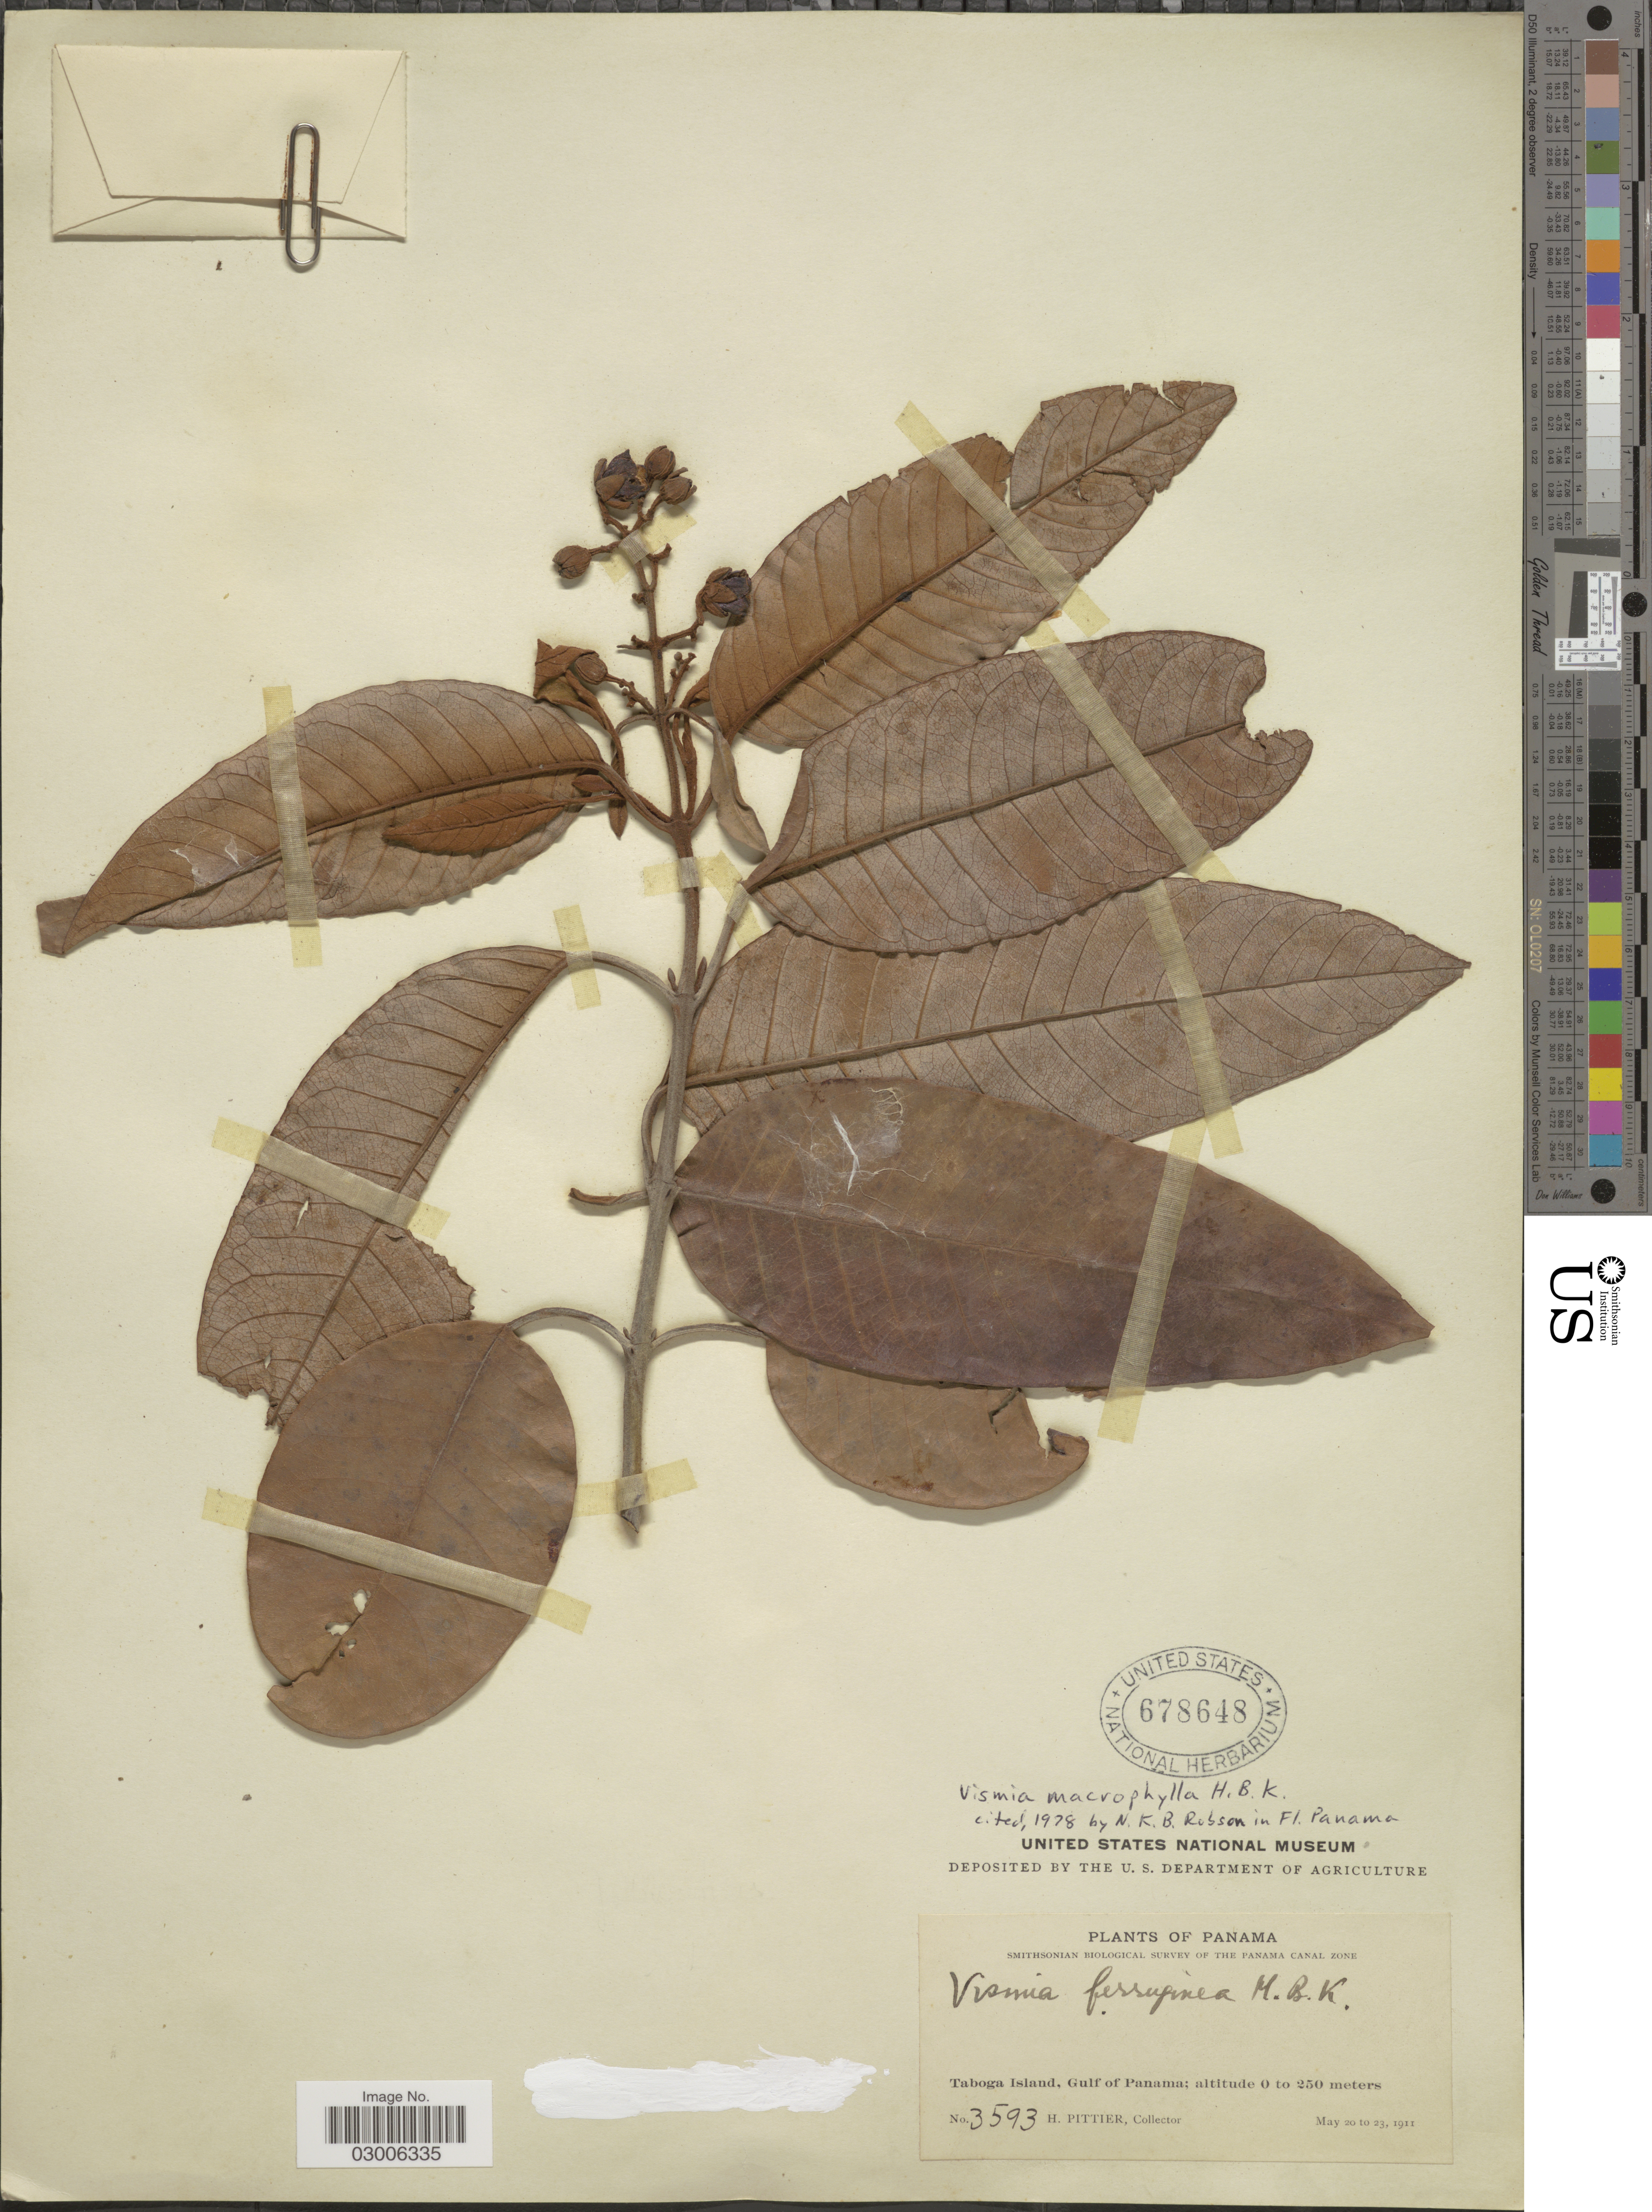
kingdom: Plantae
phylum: Tracheophyta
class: Magnoliopsida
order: Malpighiales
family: Hypericaceae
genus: Vismia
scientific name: Vismia macrophylla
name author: Kunth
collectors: H. F. Pittier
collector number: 3593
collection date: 1911-05-20/1911-05-23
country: Panama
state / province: Panamá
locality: Taboga Island, Gulf of Panama.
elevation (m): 0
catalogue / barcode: US 678648